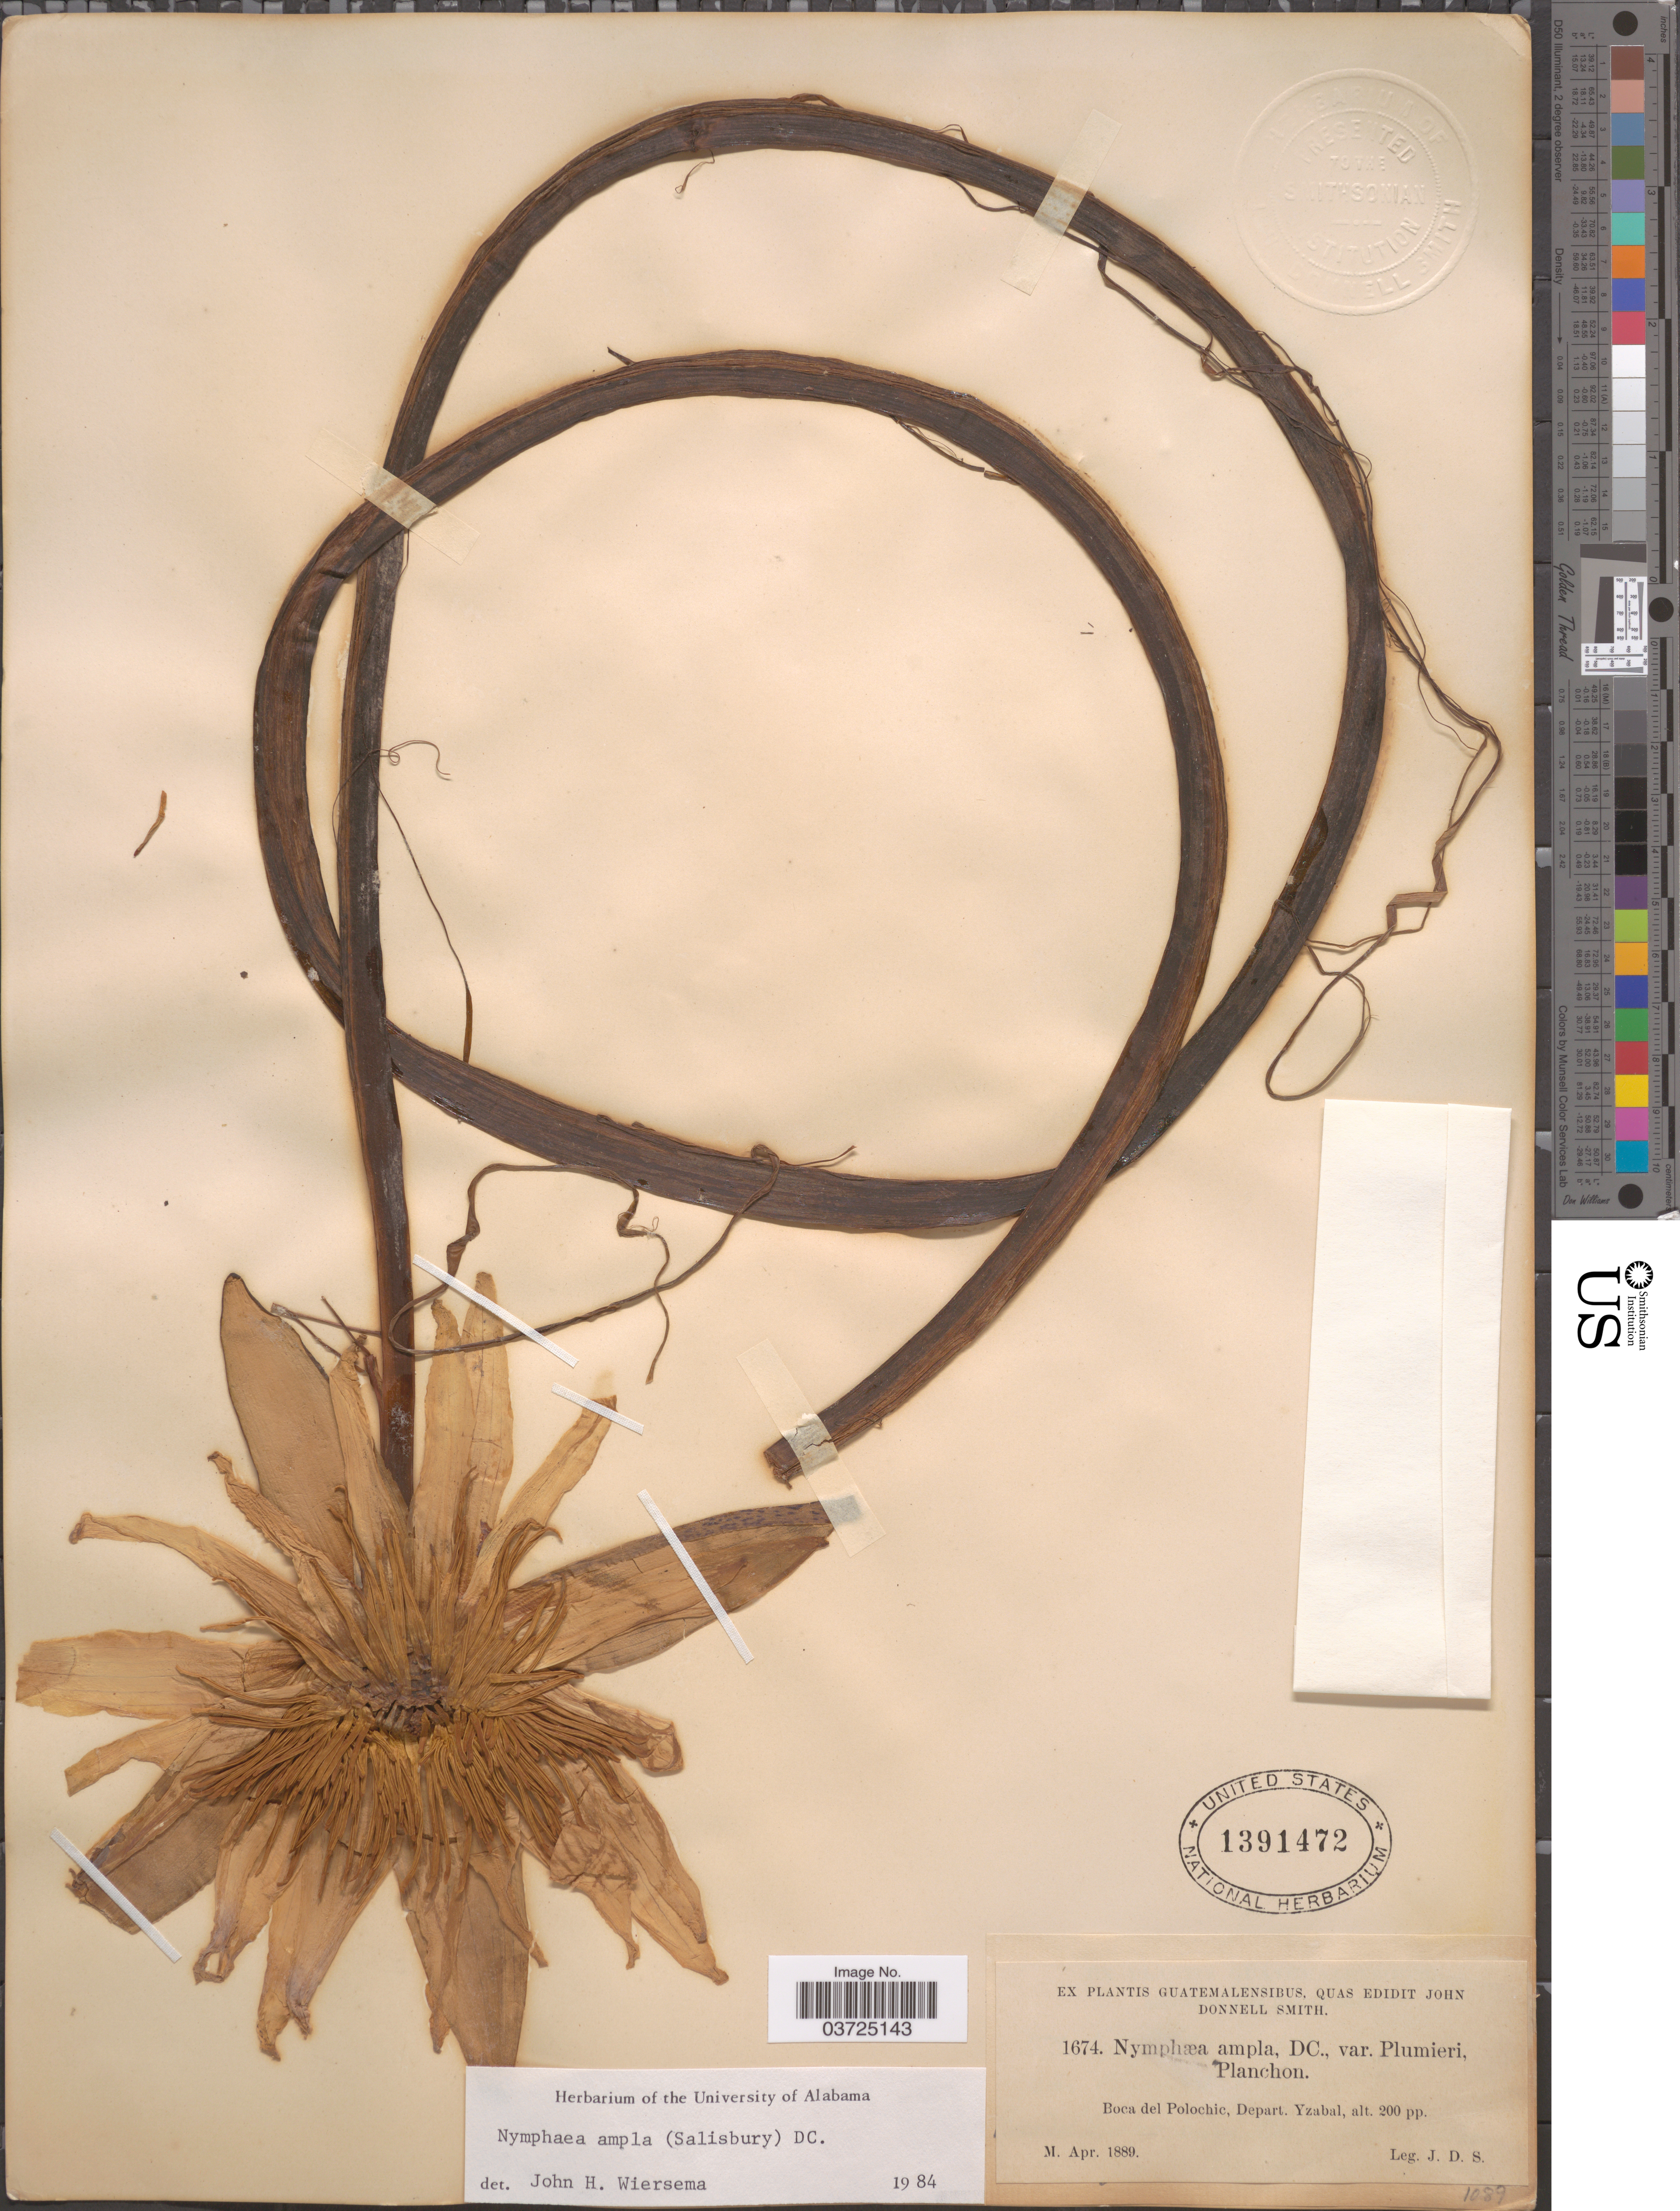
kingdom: Plantae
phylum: Tracheophyta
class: Magnoliopsida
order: Nymphaeales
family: Nymphaeaceae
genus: Nymphaea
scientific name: Nymphaea ampla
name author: (Salisb.) DC.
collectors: J. Donnell Smith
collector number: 1674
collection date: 1889-04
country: Guatemala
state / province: Izabal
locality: Boca del Polochic, Depart. Yzabal.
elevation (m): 61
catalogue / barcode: US 1391472